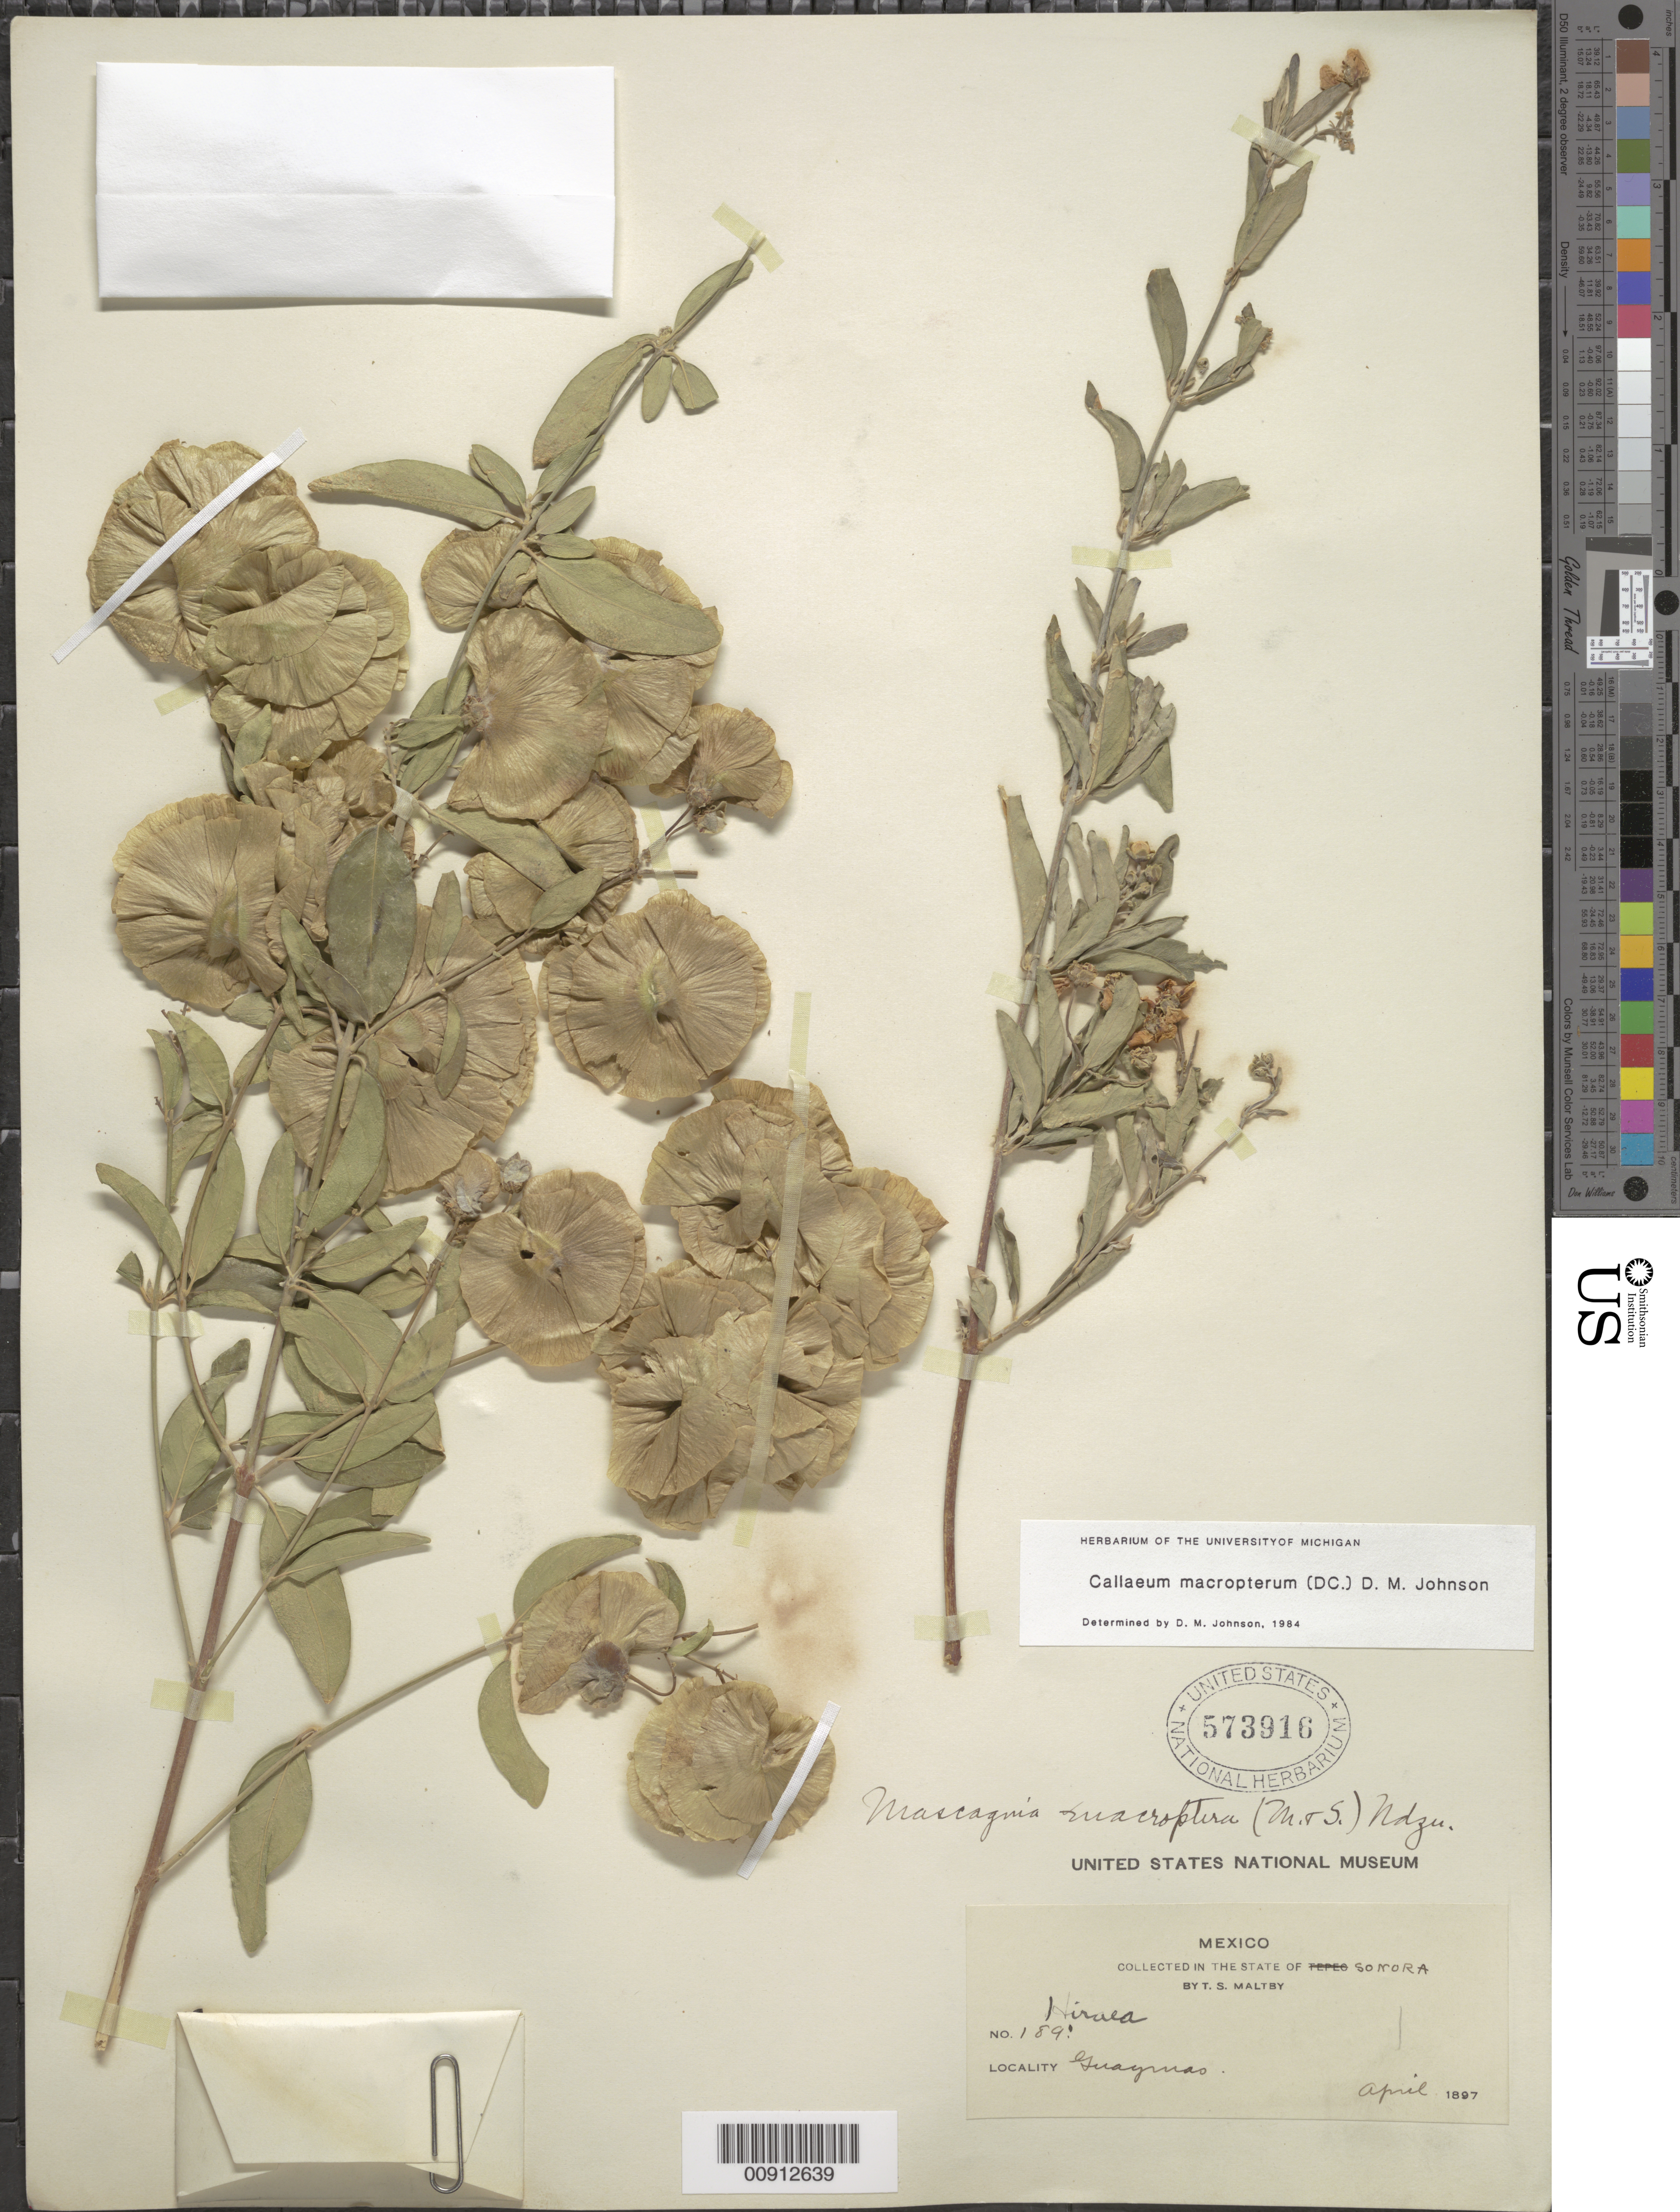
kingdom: Plantae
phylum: Tracheophyta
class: Magnoliopsida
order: Malpighiales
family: Malpighiaceae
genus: Callaeum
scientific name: Callaeum macropterum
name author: (Moc. & Sessé ex DC.) D.M. Johnson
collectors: T. S. Maltby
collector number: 189!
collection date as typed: Apr 1897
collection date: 1897-04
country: Mexico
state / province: Sonora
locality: Guaymas, Sonora.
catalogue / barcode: US 573916